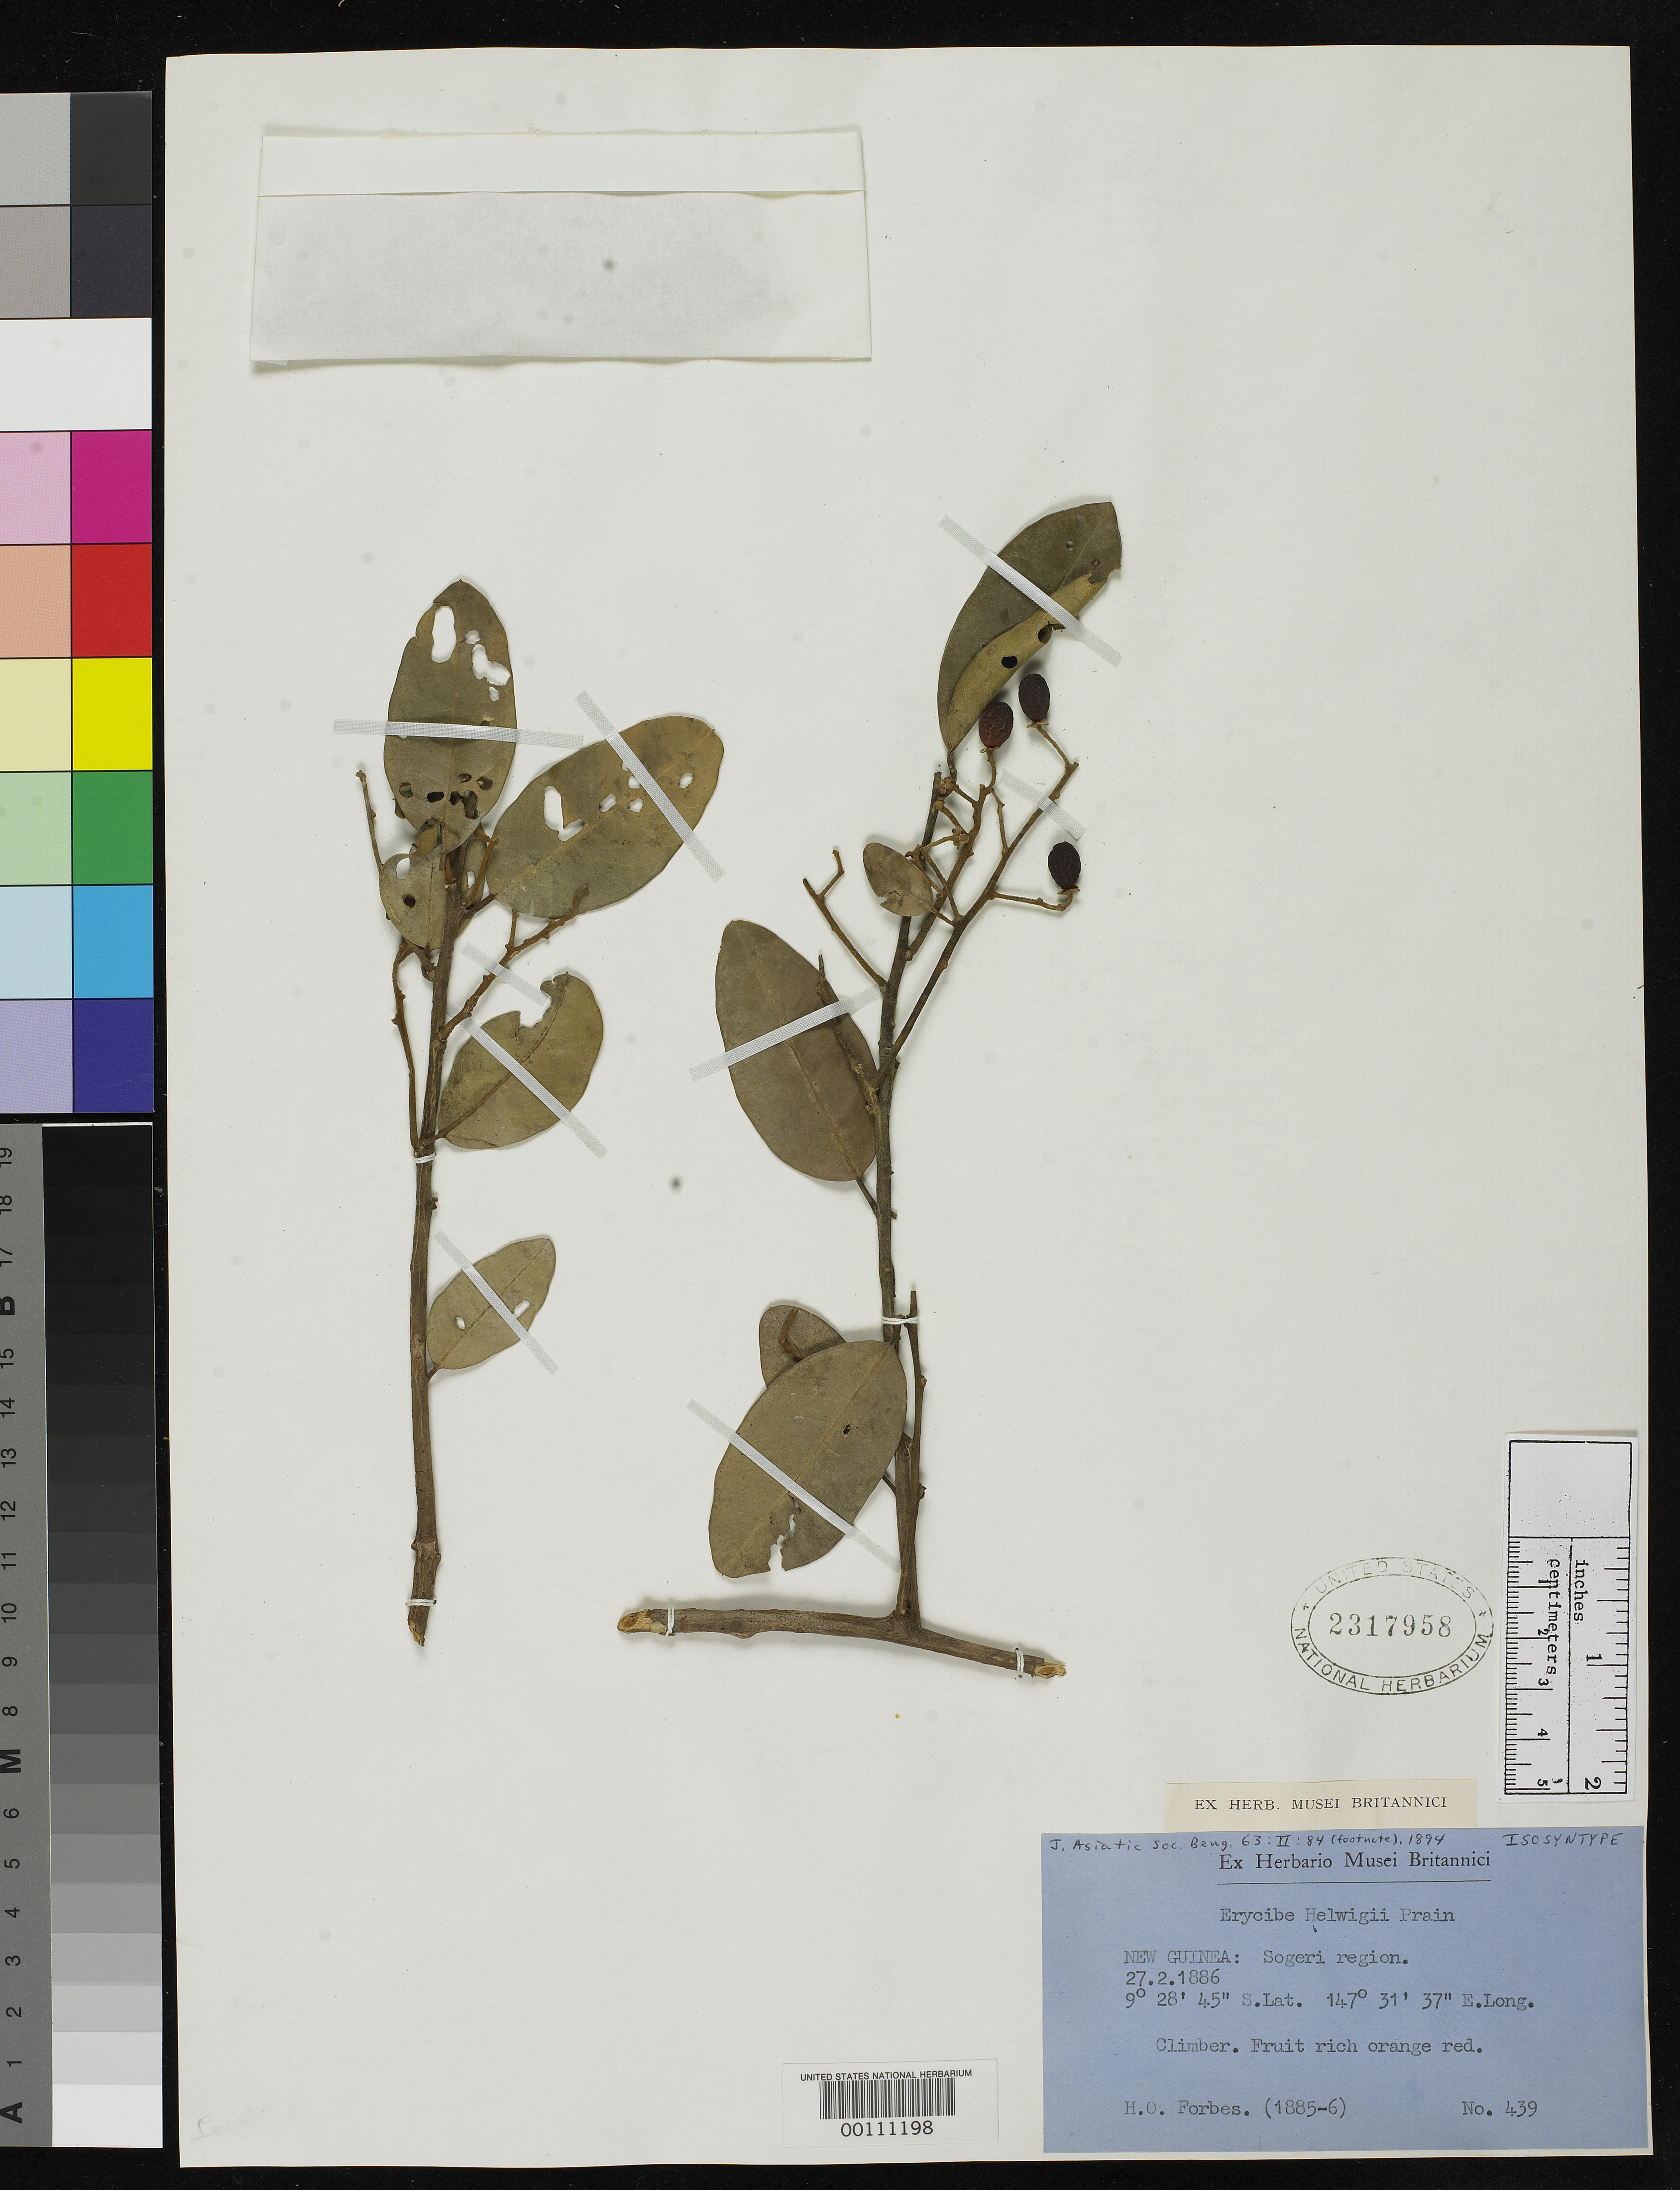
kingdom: Plantae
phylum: Tracheophyta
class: Magnoliopsida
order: Solanales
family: Convolvulaceae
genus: Erycibe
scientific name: Erycibe helwigii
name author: Prain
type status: Isosyntype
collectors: H. O. Forbes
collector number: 439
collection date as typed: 1885 to -- --- 1886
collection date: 1885/1886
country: Papua New Guinea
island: New Guinea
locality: Sogeri Region.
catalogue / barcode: US 2317958